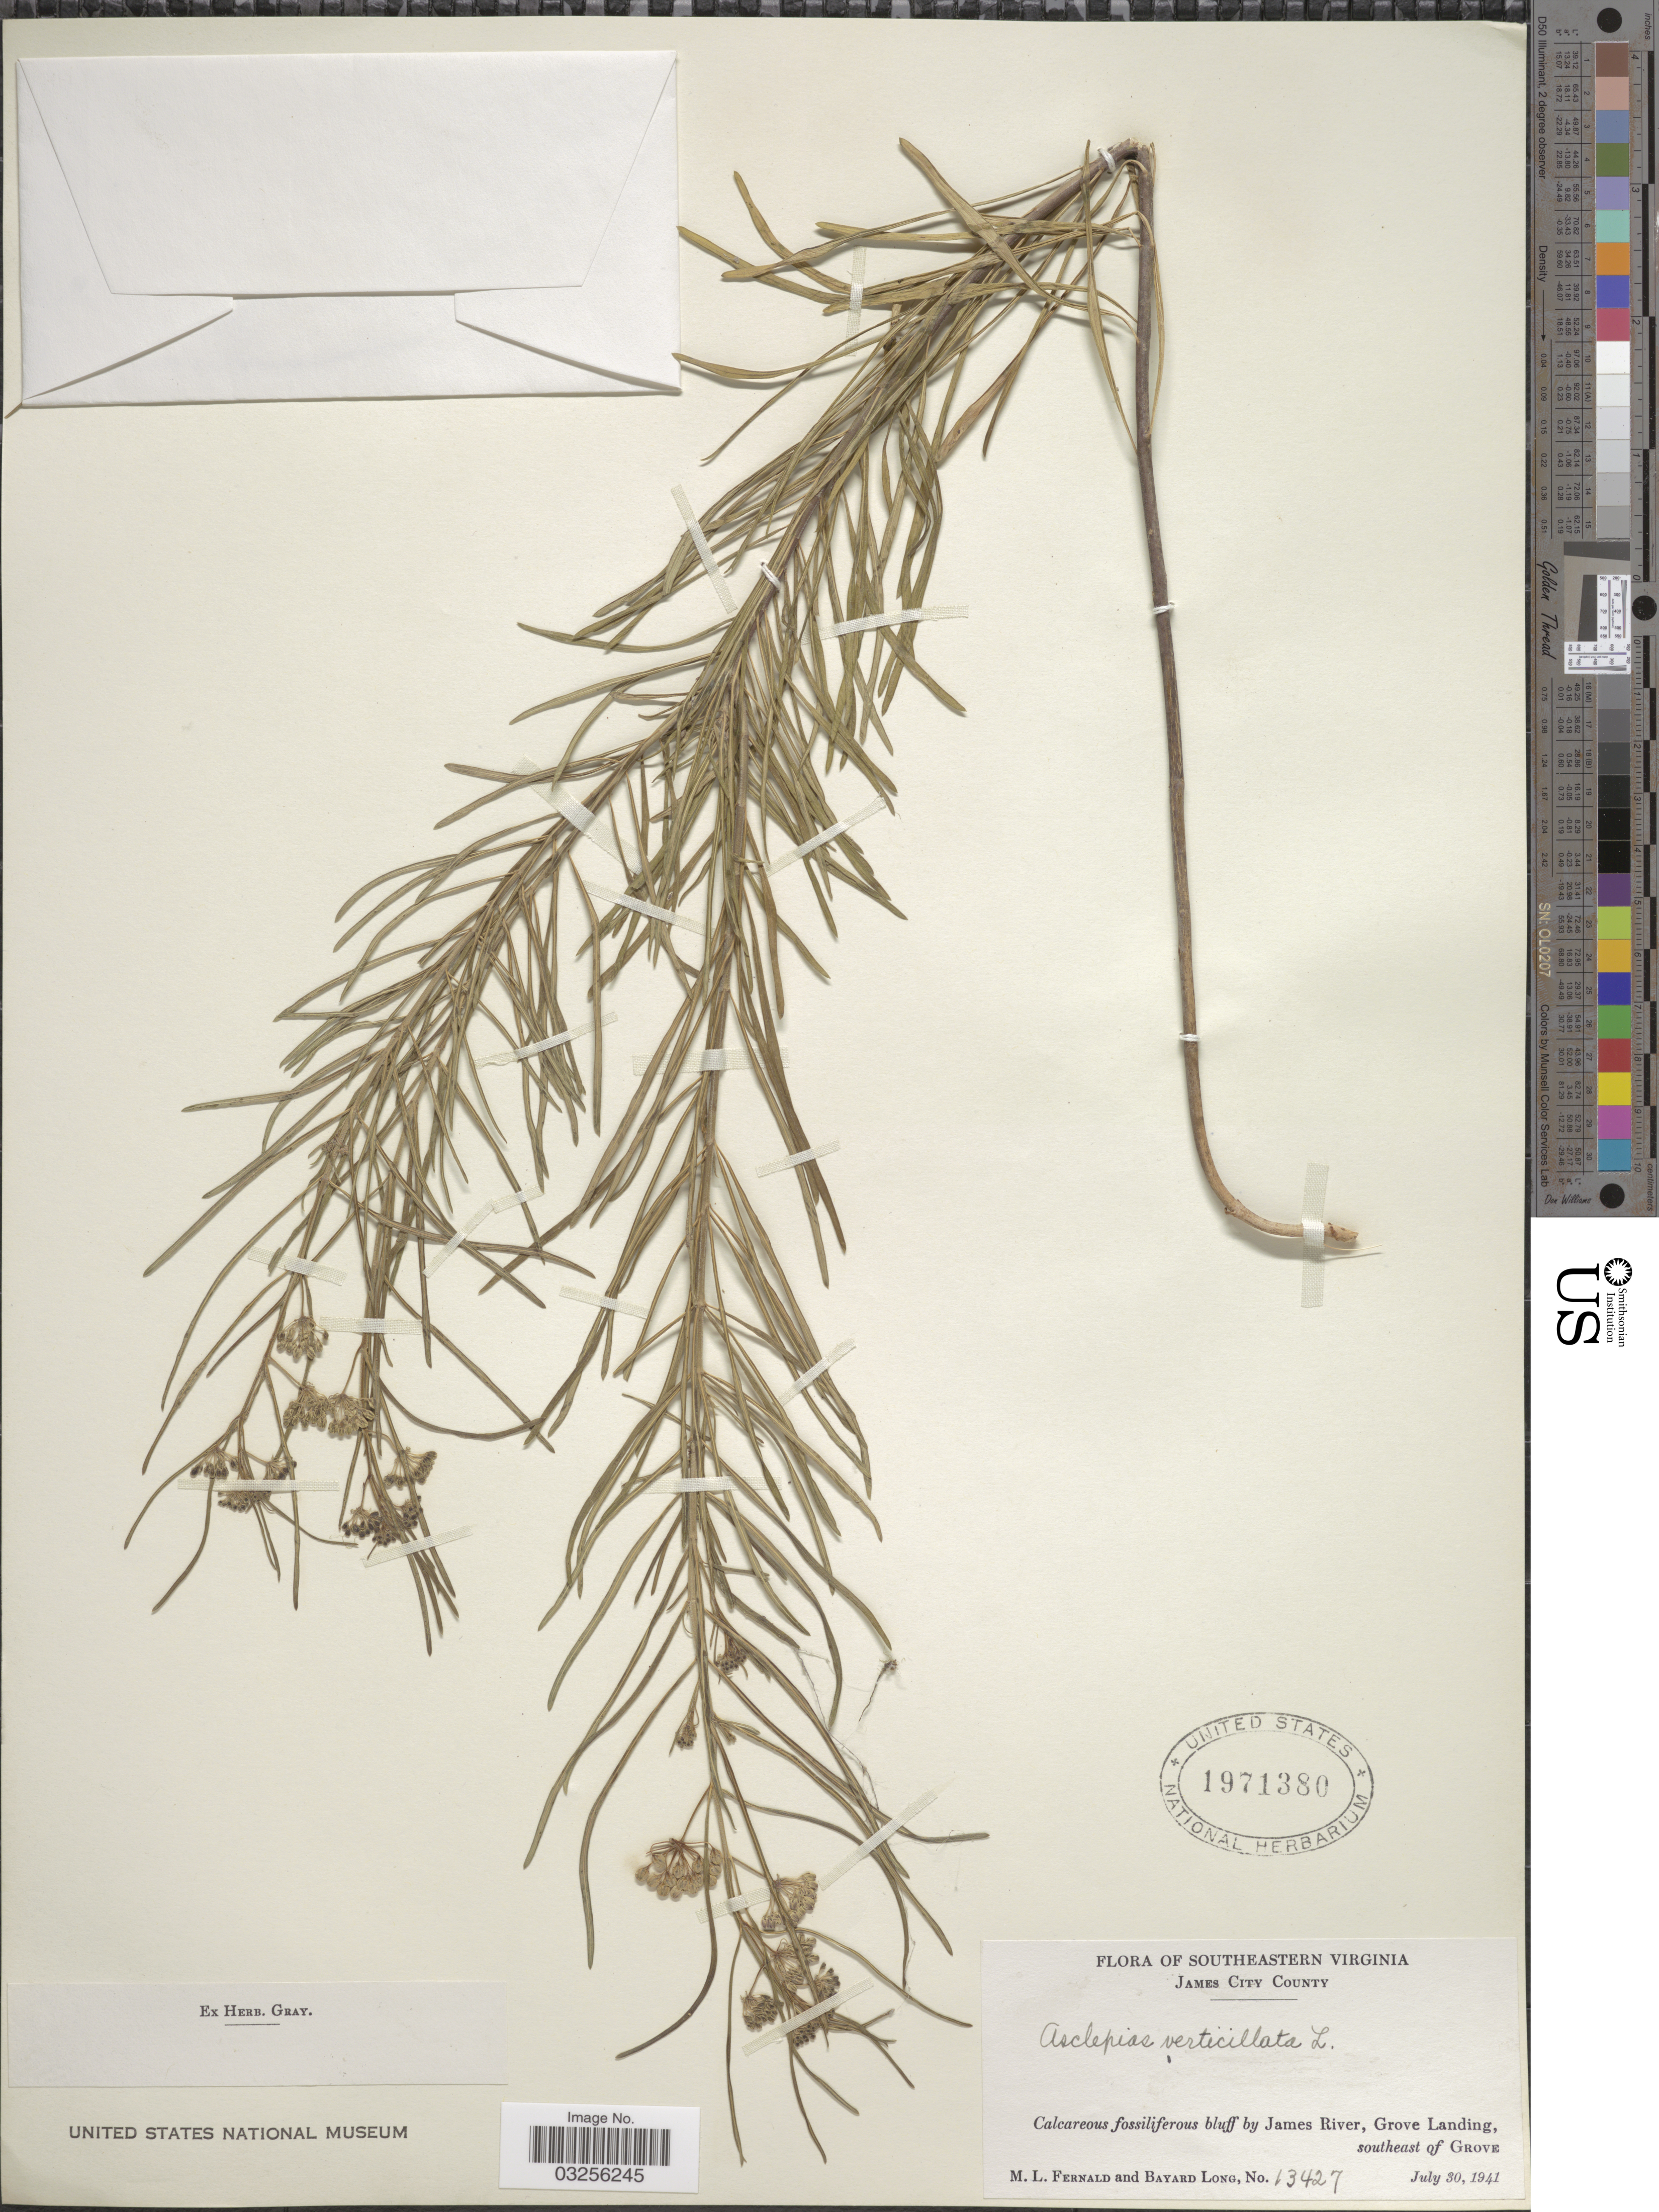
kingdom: Plantae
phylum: Tracheophyta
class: Magnoliopsida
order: Gentianales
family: Apocynaceae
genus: Asclepias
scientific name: Asclepias verticillata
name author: L.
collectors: M. L. Fernald & B. Long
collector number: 13427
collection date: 1941-07-30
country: United States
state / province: Virginia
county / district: James City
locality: Southeastern Virginia. James City County. Calcareous fossiliferous bluff by James River, Grove Landing, southeast of Grove.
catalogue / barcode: US 1971380